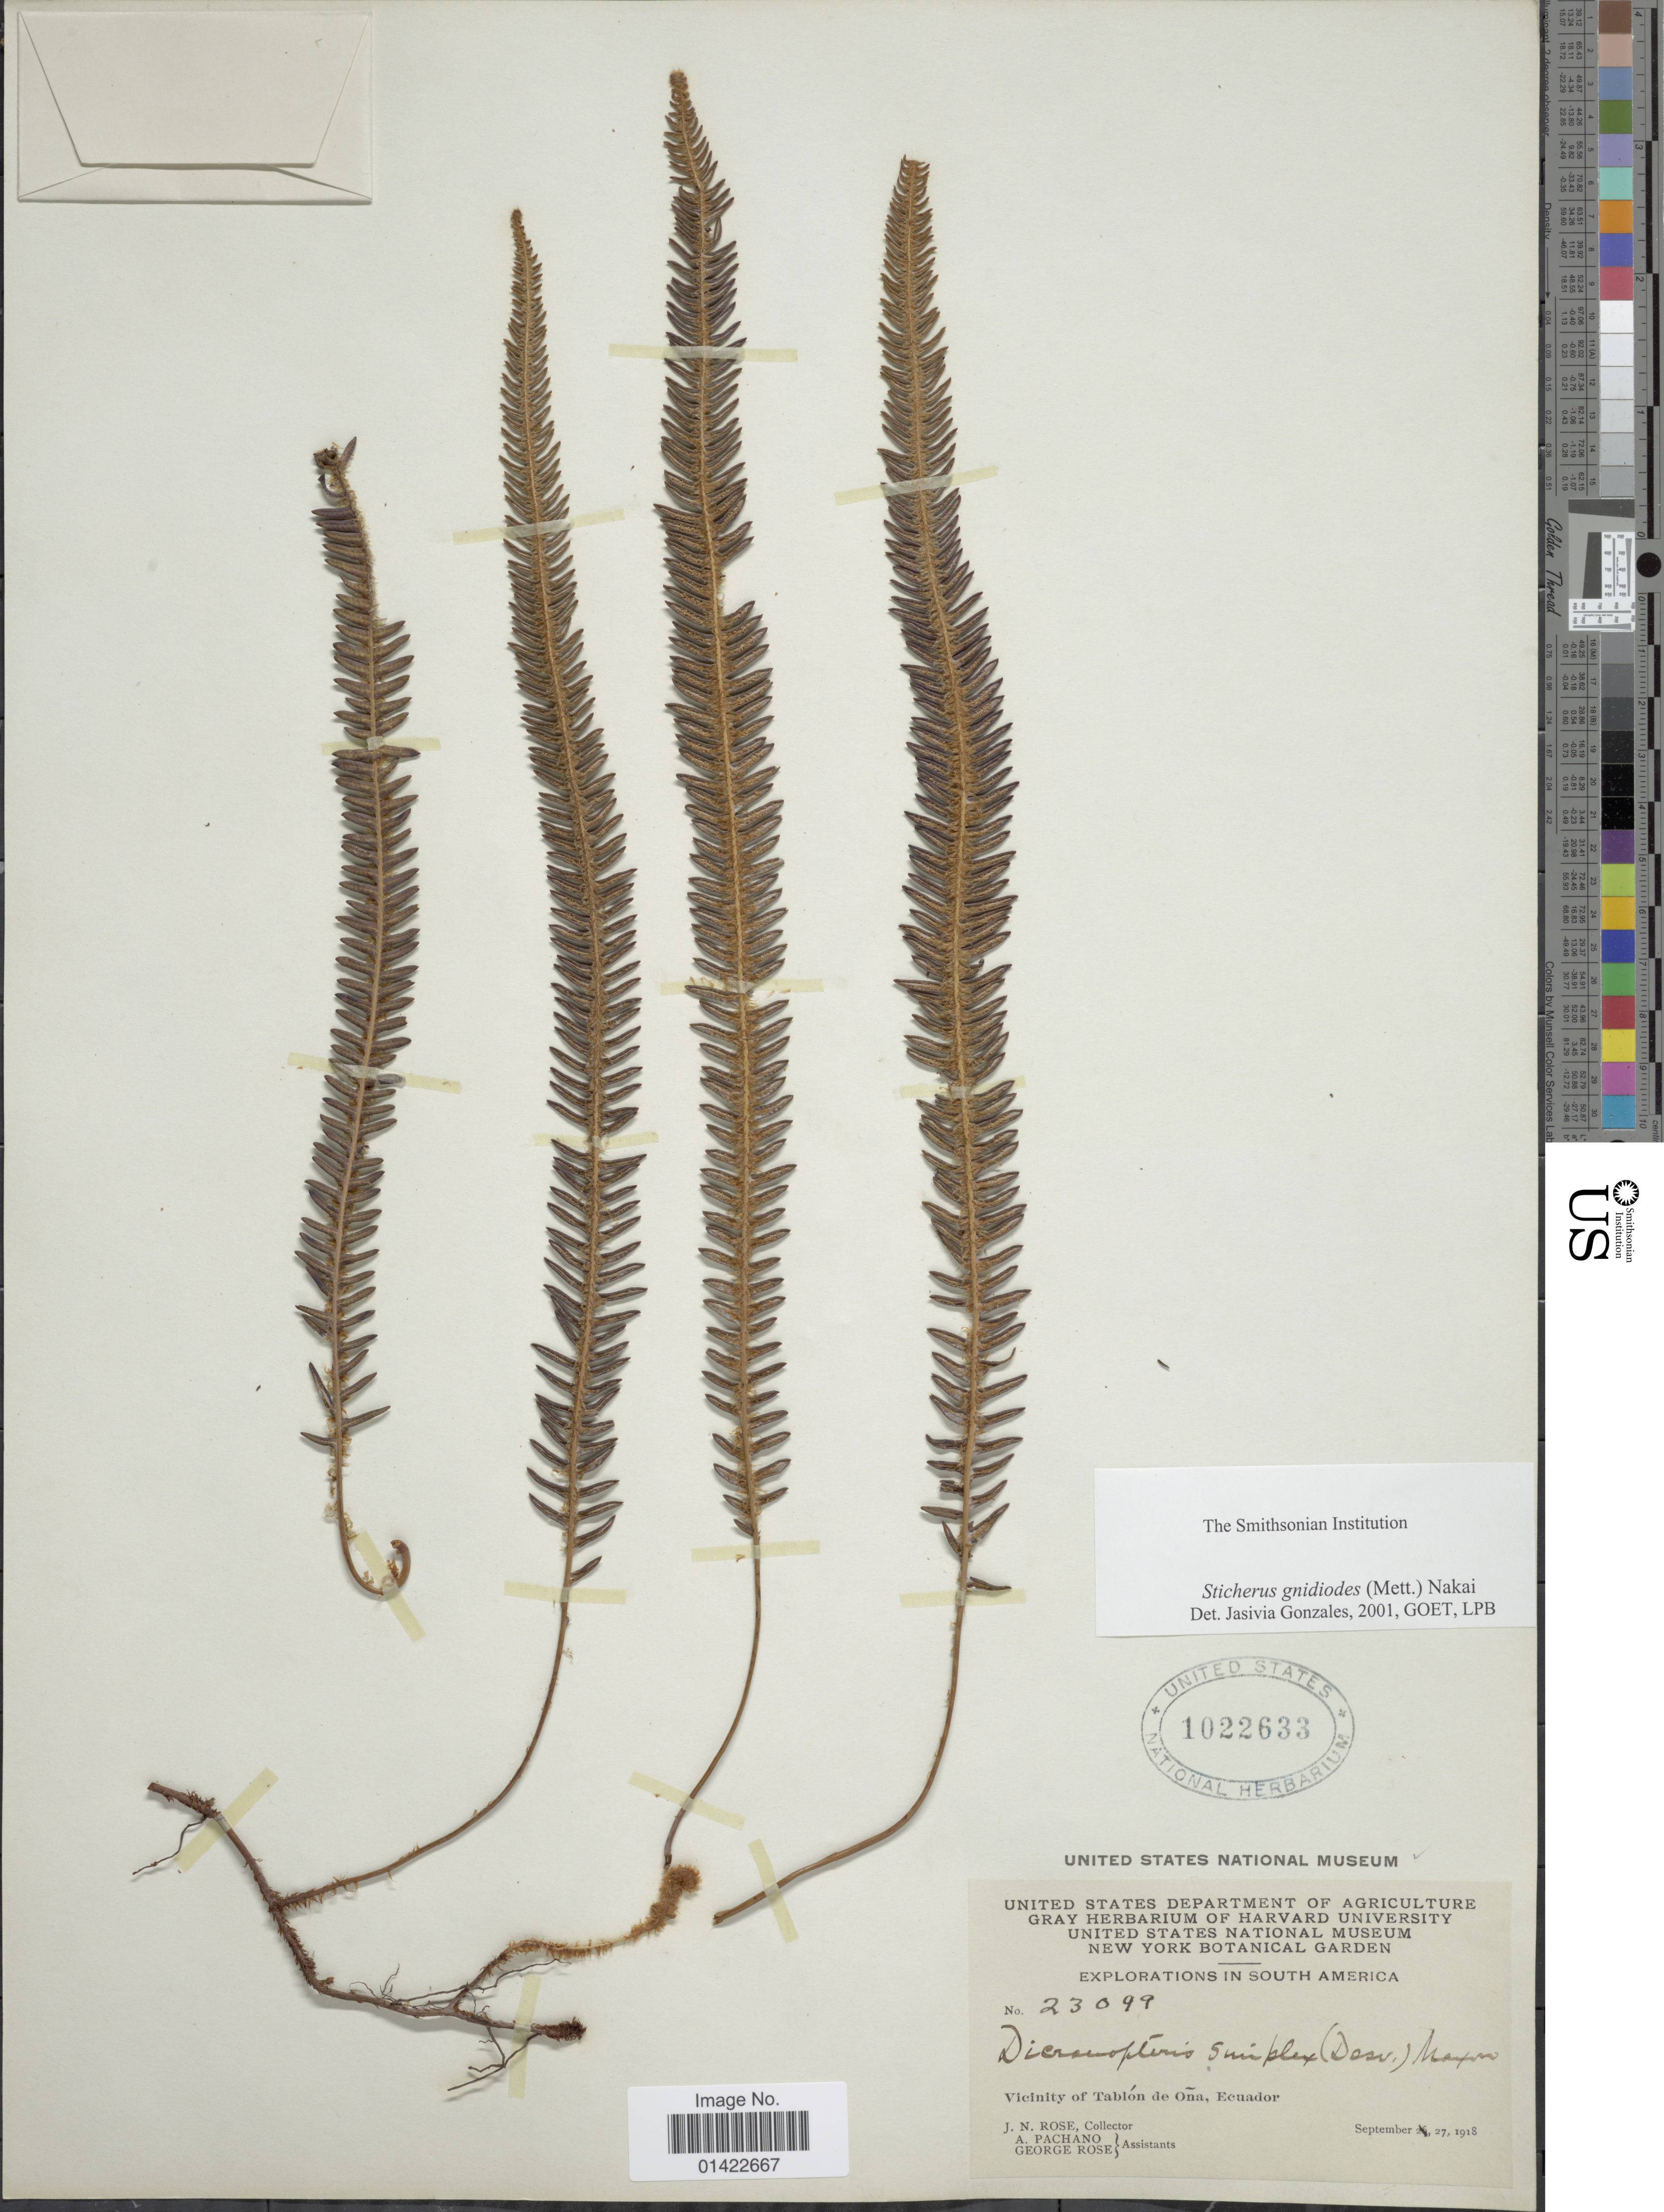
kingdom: Plantae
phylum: Tracheophyta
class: Polypodiopsida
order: Gleicheniales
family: Gleicheniaceae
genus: Sticherus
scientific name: Sticherus simplex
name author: (Desv.) Ching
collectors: J. N. Rose, A. Pachano & G. Rose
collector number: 23099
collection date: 1918-09-27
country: Ecuador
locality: Vicinity of Tablón de Oña.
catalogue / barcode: US 1022633